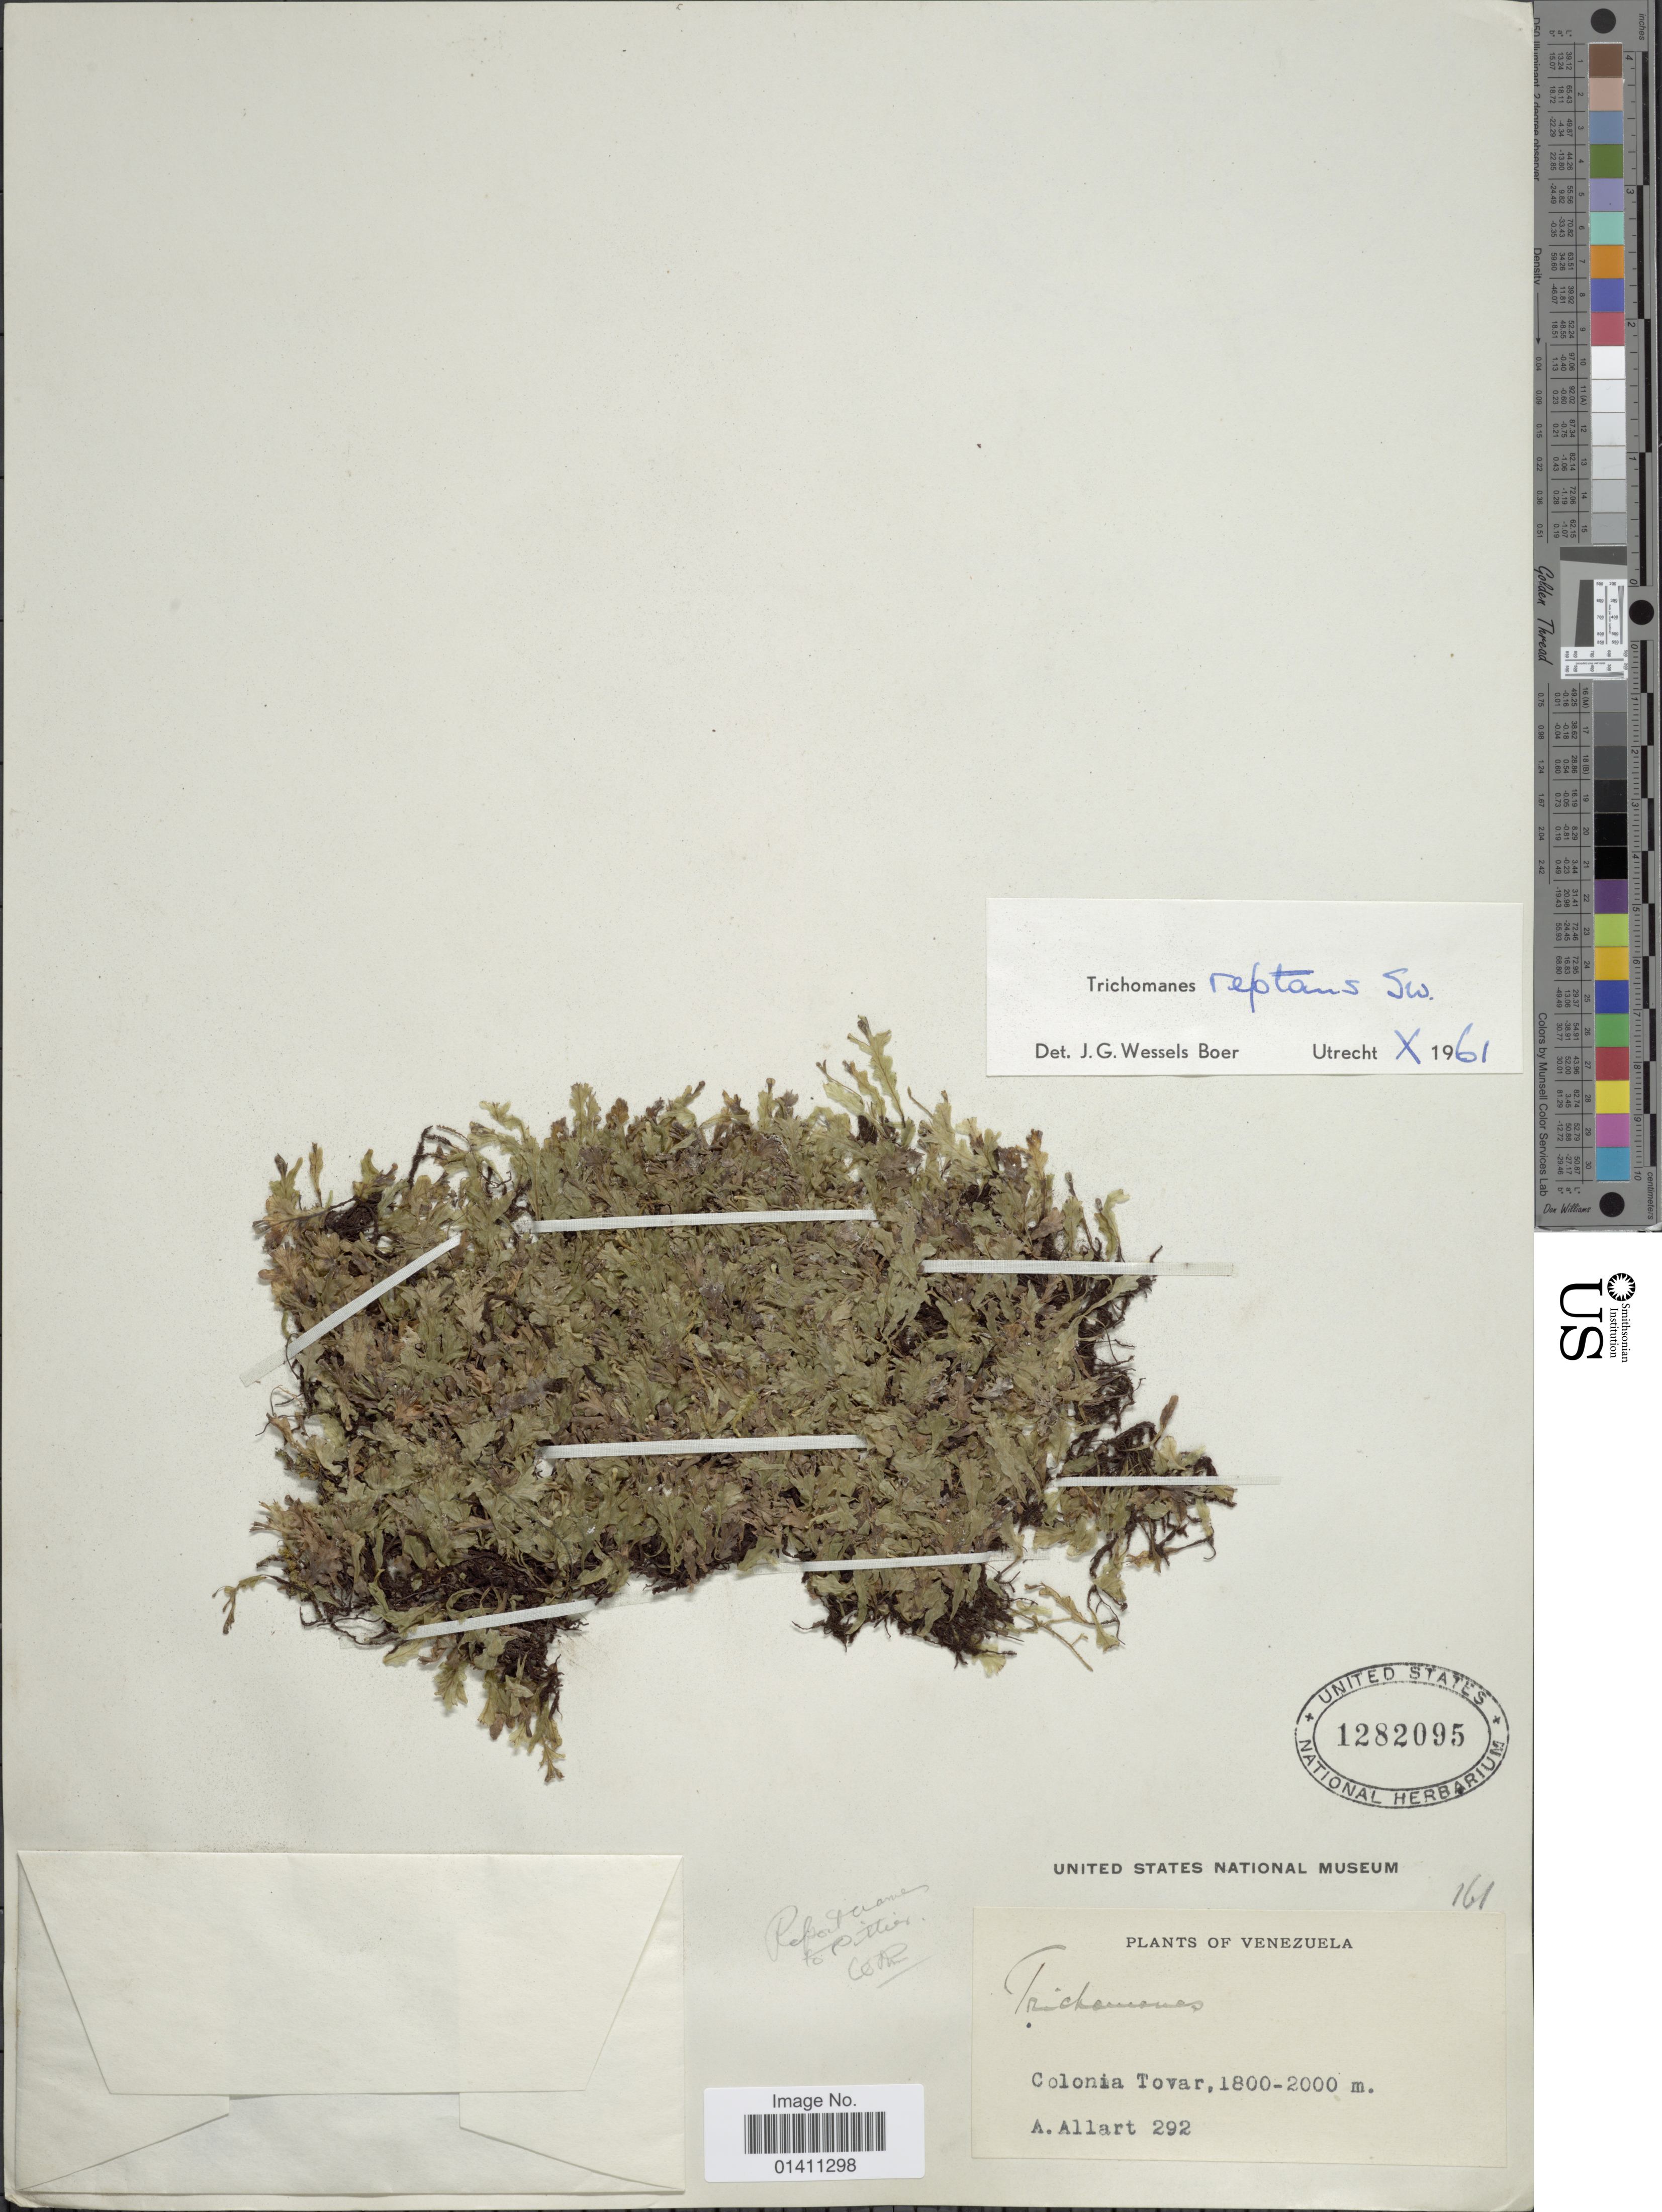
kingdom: Plantae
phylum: Tracheophyta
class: Polypodiopsida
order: Hymenophyllales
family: Hymenophyllaceae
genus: Didymoglossum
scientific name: Didymoglossum reptans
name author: (Sw.) C. Presl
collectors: A. Allart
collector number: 292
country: Venezuela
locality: Colonia Tovar.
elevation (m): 1800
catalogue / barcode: US 1282095